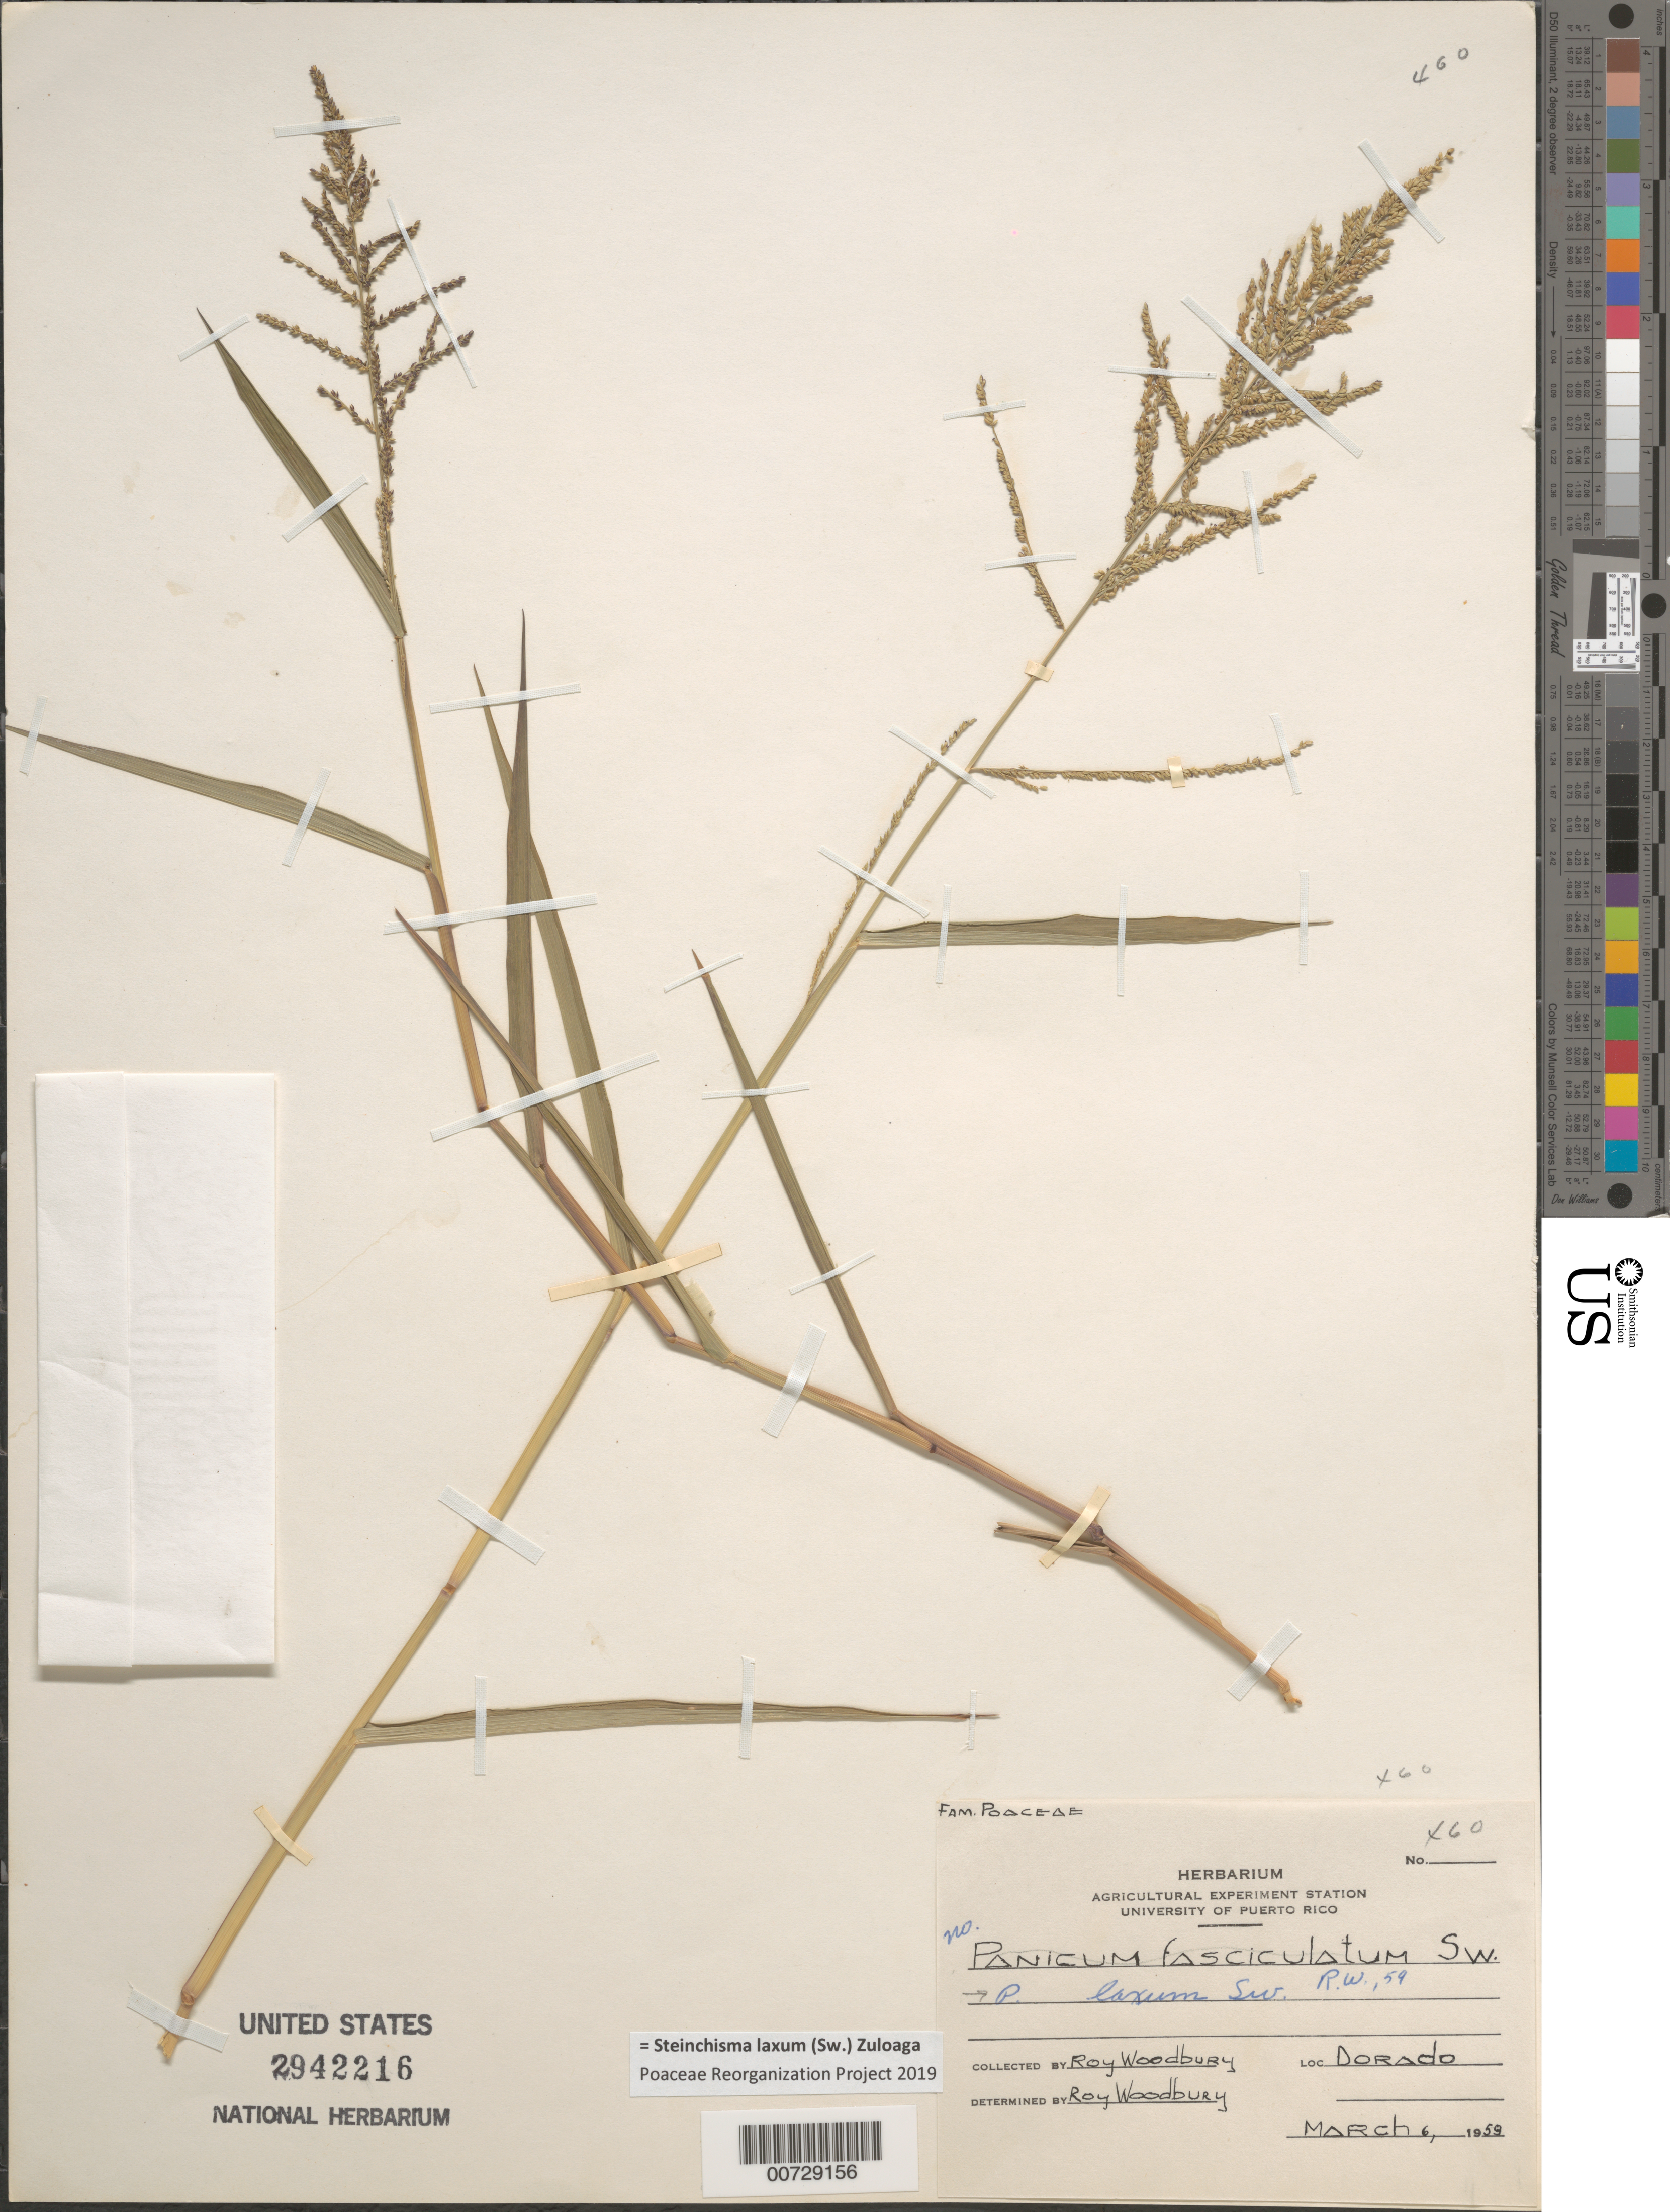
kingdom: Plantae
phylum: Tracheophyta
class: Liliopsida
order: Poales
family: Poaceae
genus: Steinchisma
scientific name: Steinchisma laxum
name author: (Sw.) Zuloaga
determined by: Woodbury, R. O.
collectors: R. O. Woodbury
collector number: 59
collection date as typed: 06 Mar 1959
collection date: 1959-03-06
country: Puerto Rico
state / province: Dorado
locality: Dorado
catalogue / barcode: US 2942216